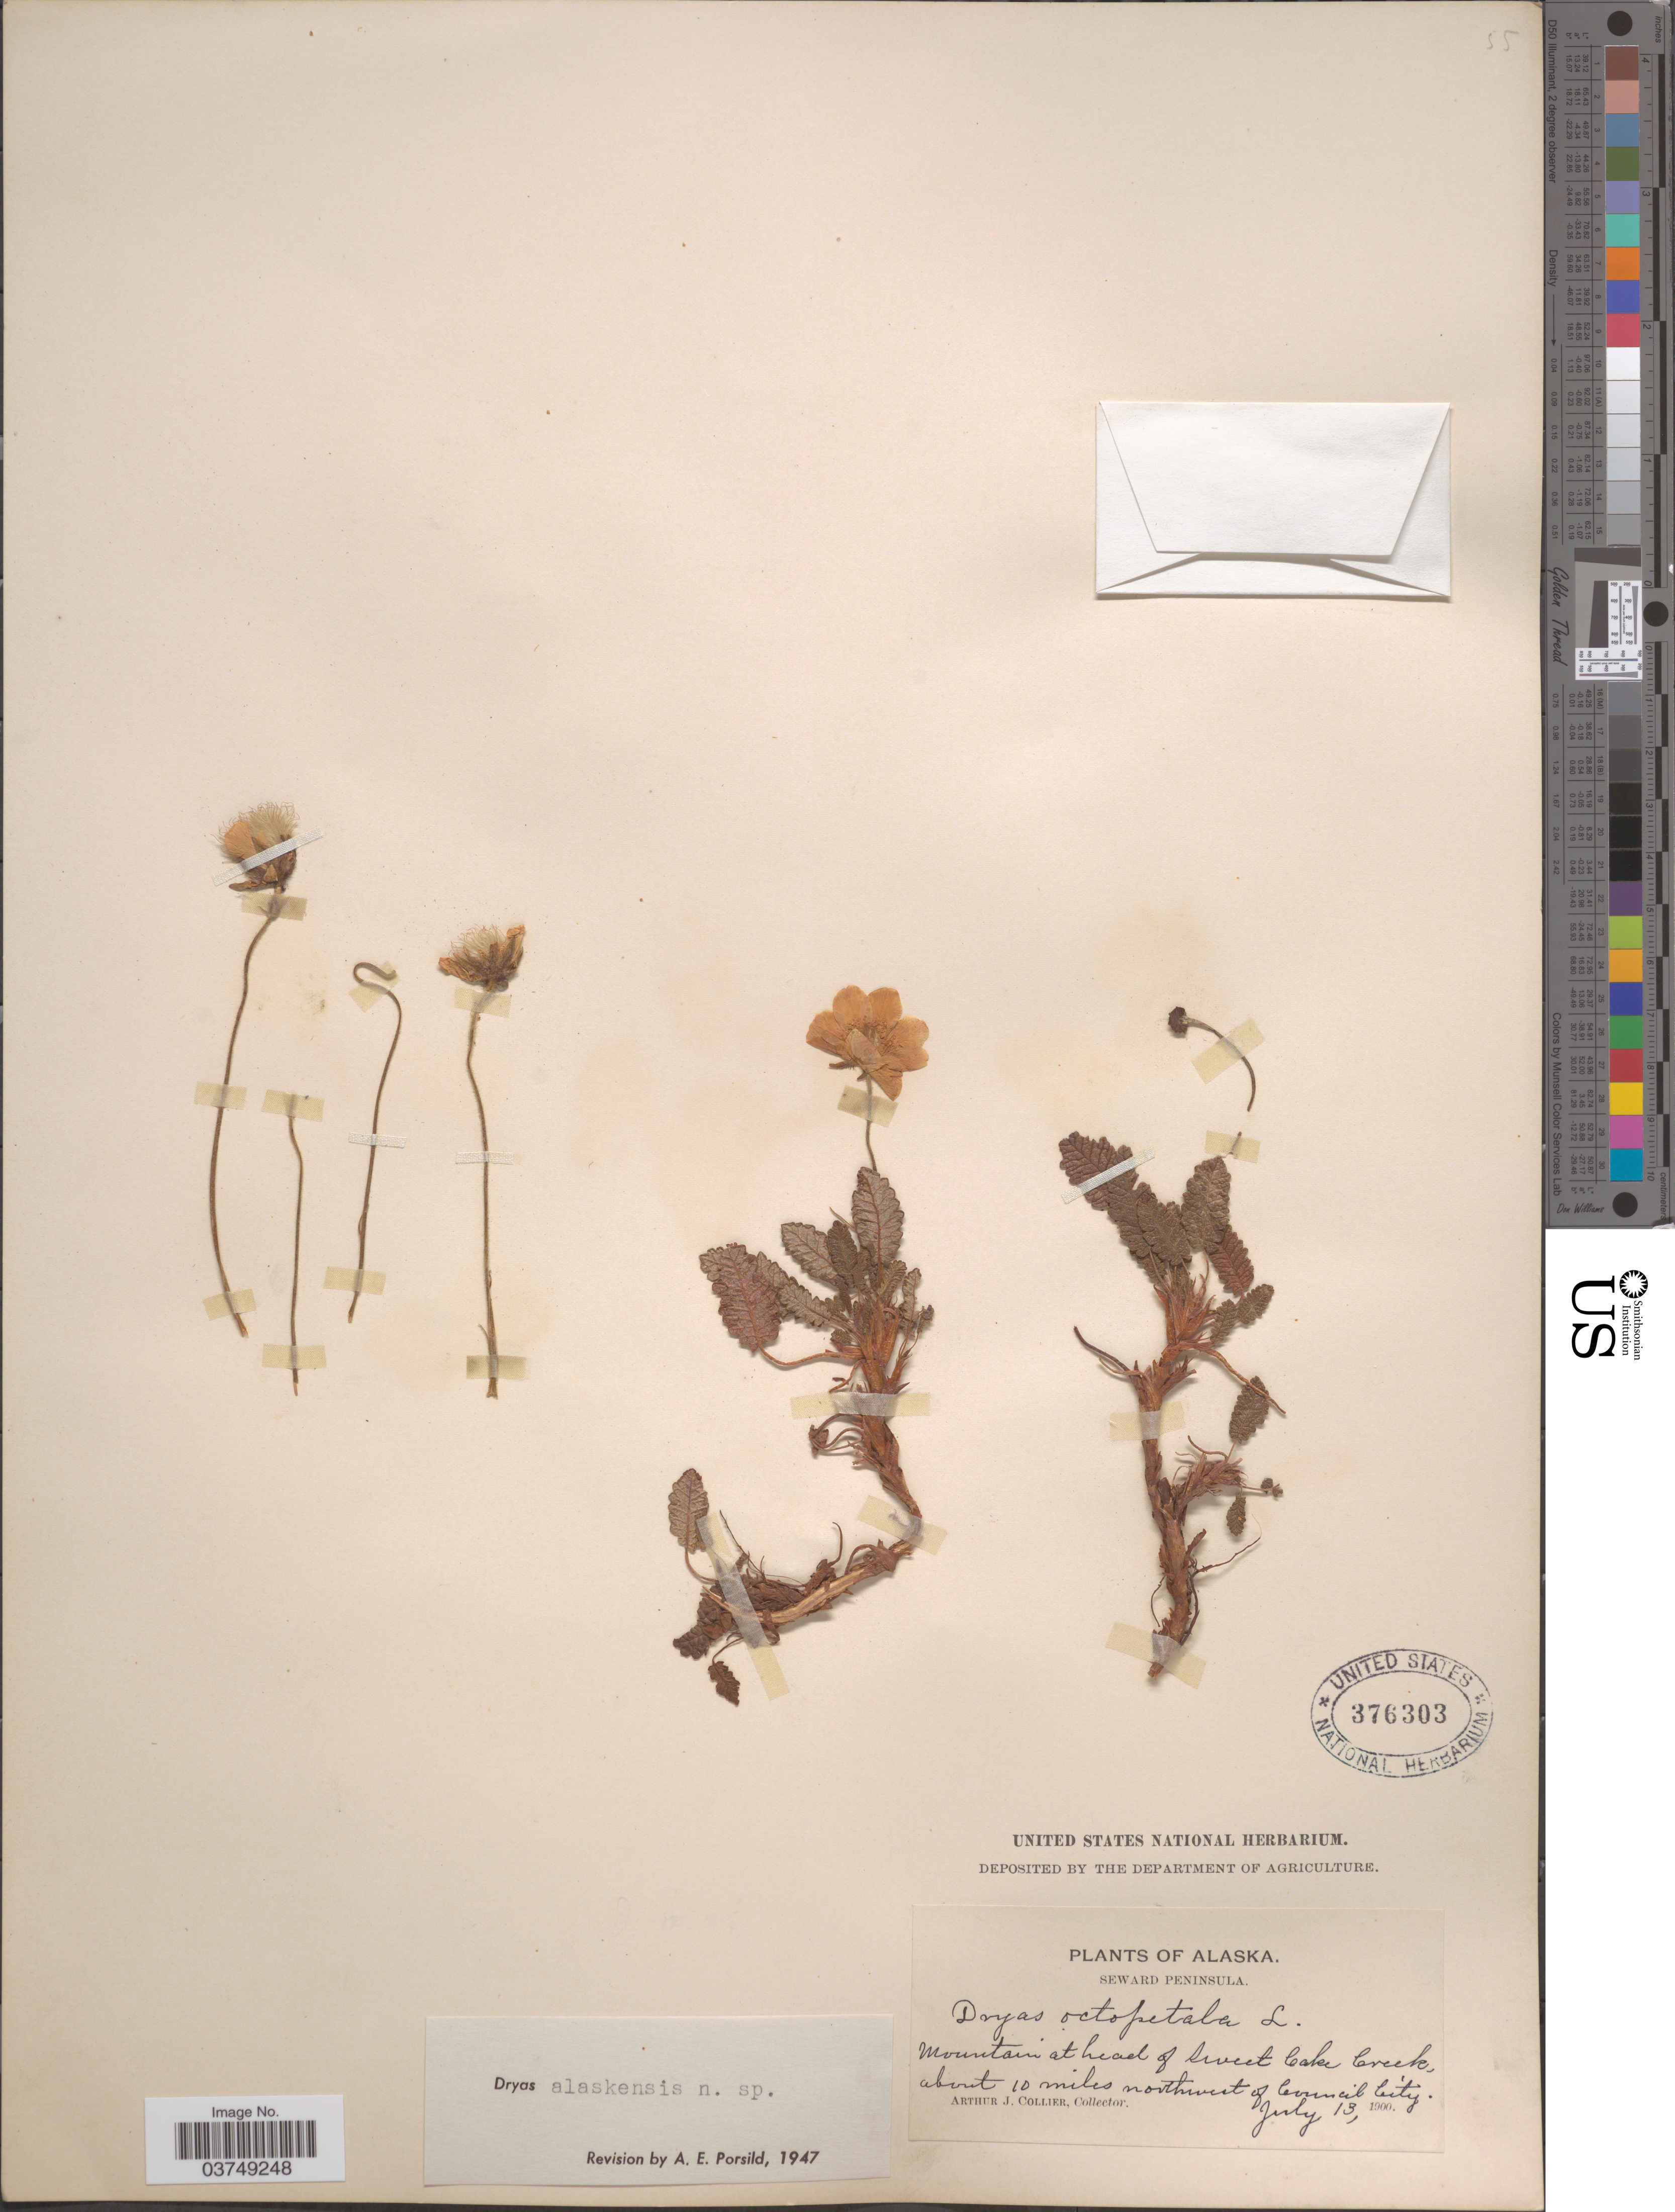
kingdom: Plantae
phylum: Tracheophyta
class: Magnoliopsida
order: Rosales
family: Rosaceae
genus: Dryas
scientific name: Dryas alaskensis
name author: A.E. Porsild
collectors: A. Collier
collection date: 1900-07-13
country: United States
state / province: Alaska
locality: Seward Peninsula. Mountain at head of Sweet Cake Creek, about 10 miles northwest of Council City.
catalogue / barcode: US 376303